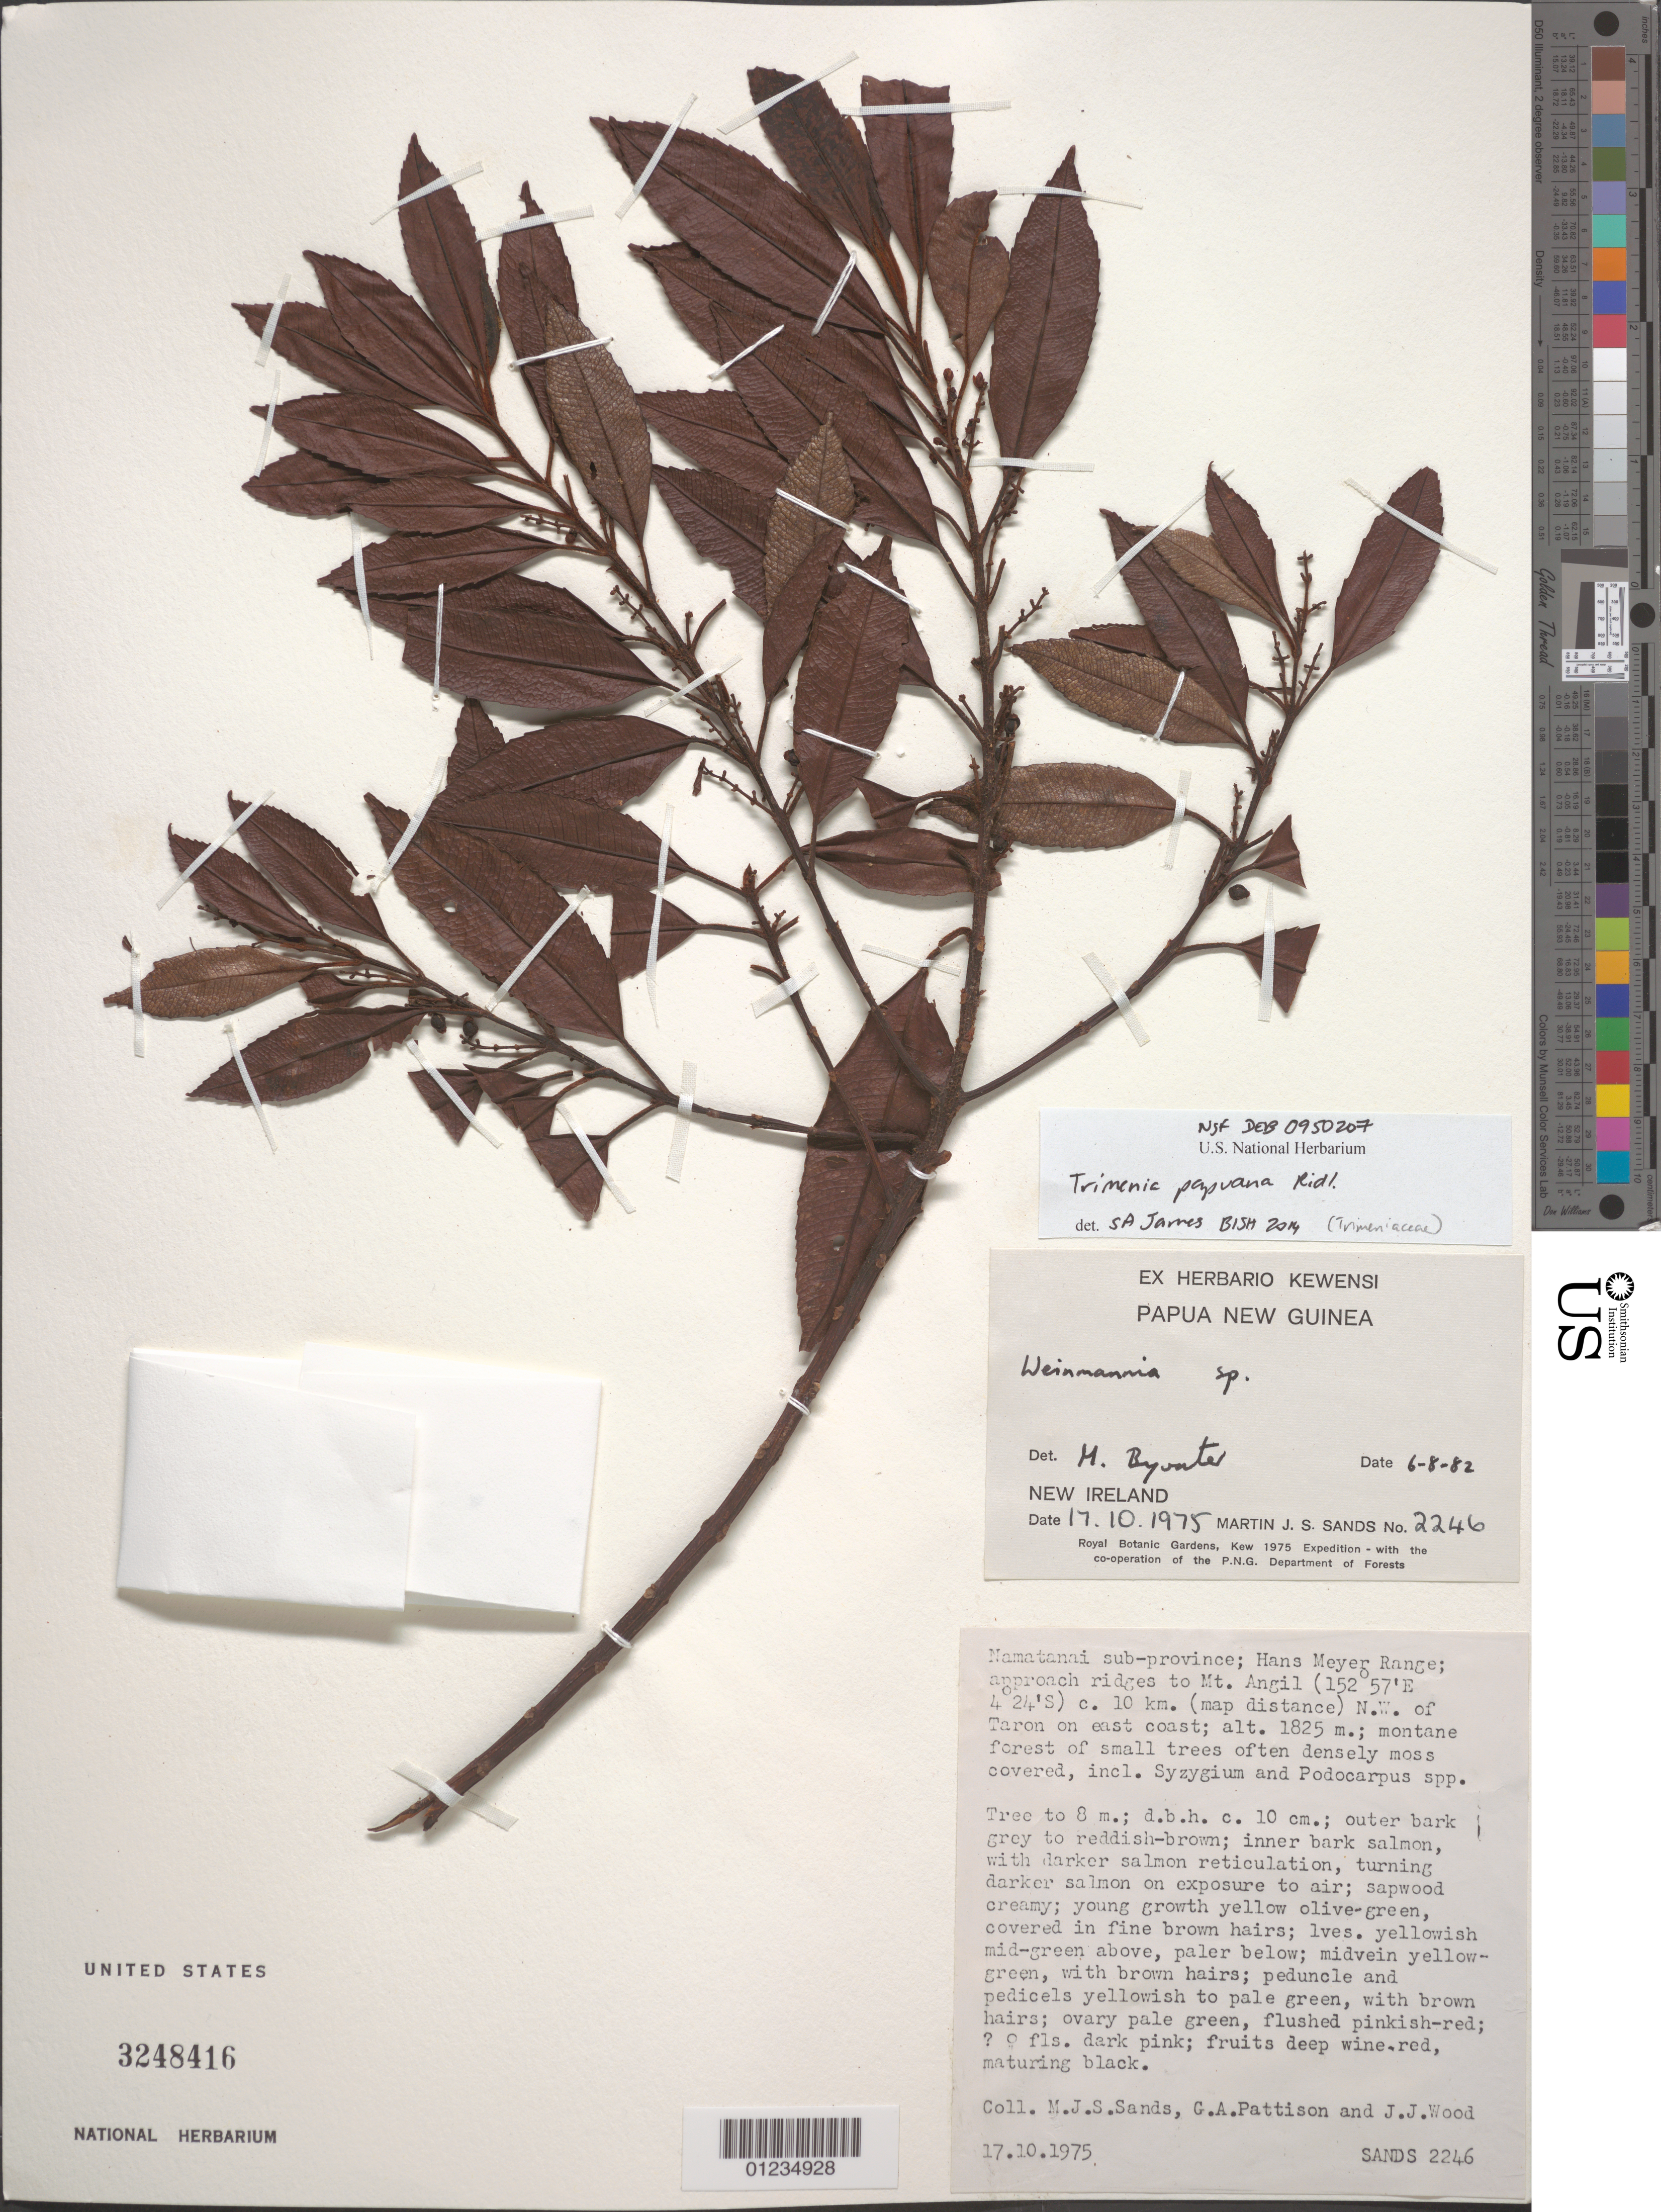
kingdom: Plantae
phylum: Tracheophyta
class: Magnoliopsida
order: Austrobaileyales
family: Trimeniaceae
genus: Trimenia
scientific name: Trimenia papuana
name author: Ridl.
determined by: James, S. A.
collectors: M. Sands, G. Pattison & J. Wood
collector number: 2246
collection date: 1975-10-17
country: Papua New Guinea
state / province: New Ireland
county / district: Namatanai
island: New Ireland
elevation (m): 1825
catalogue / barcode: US 3248416